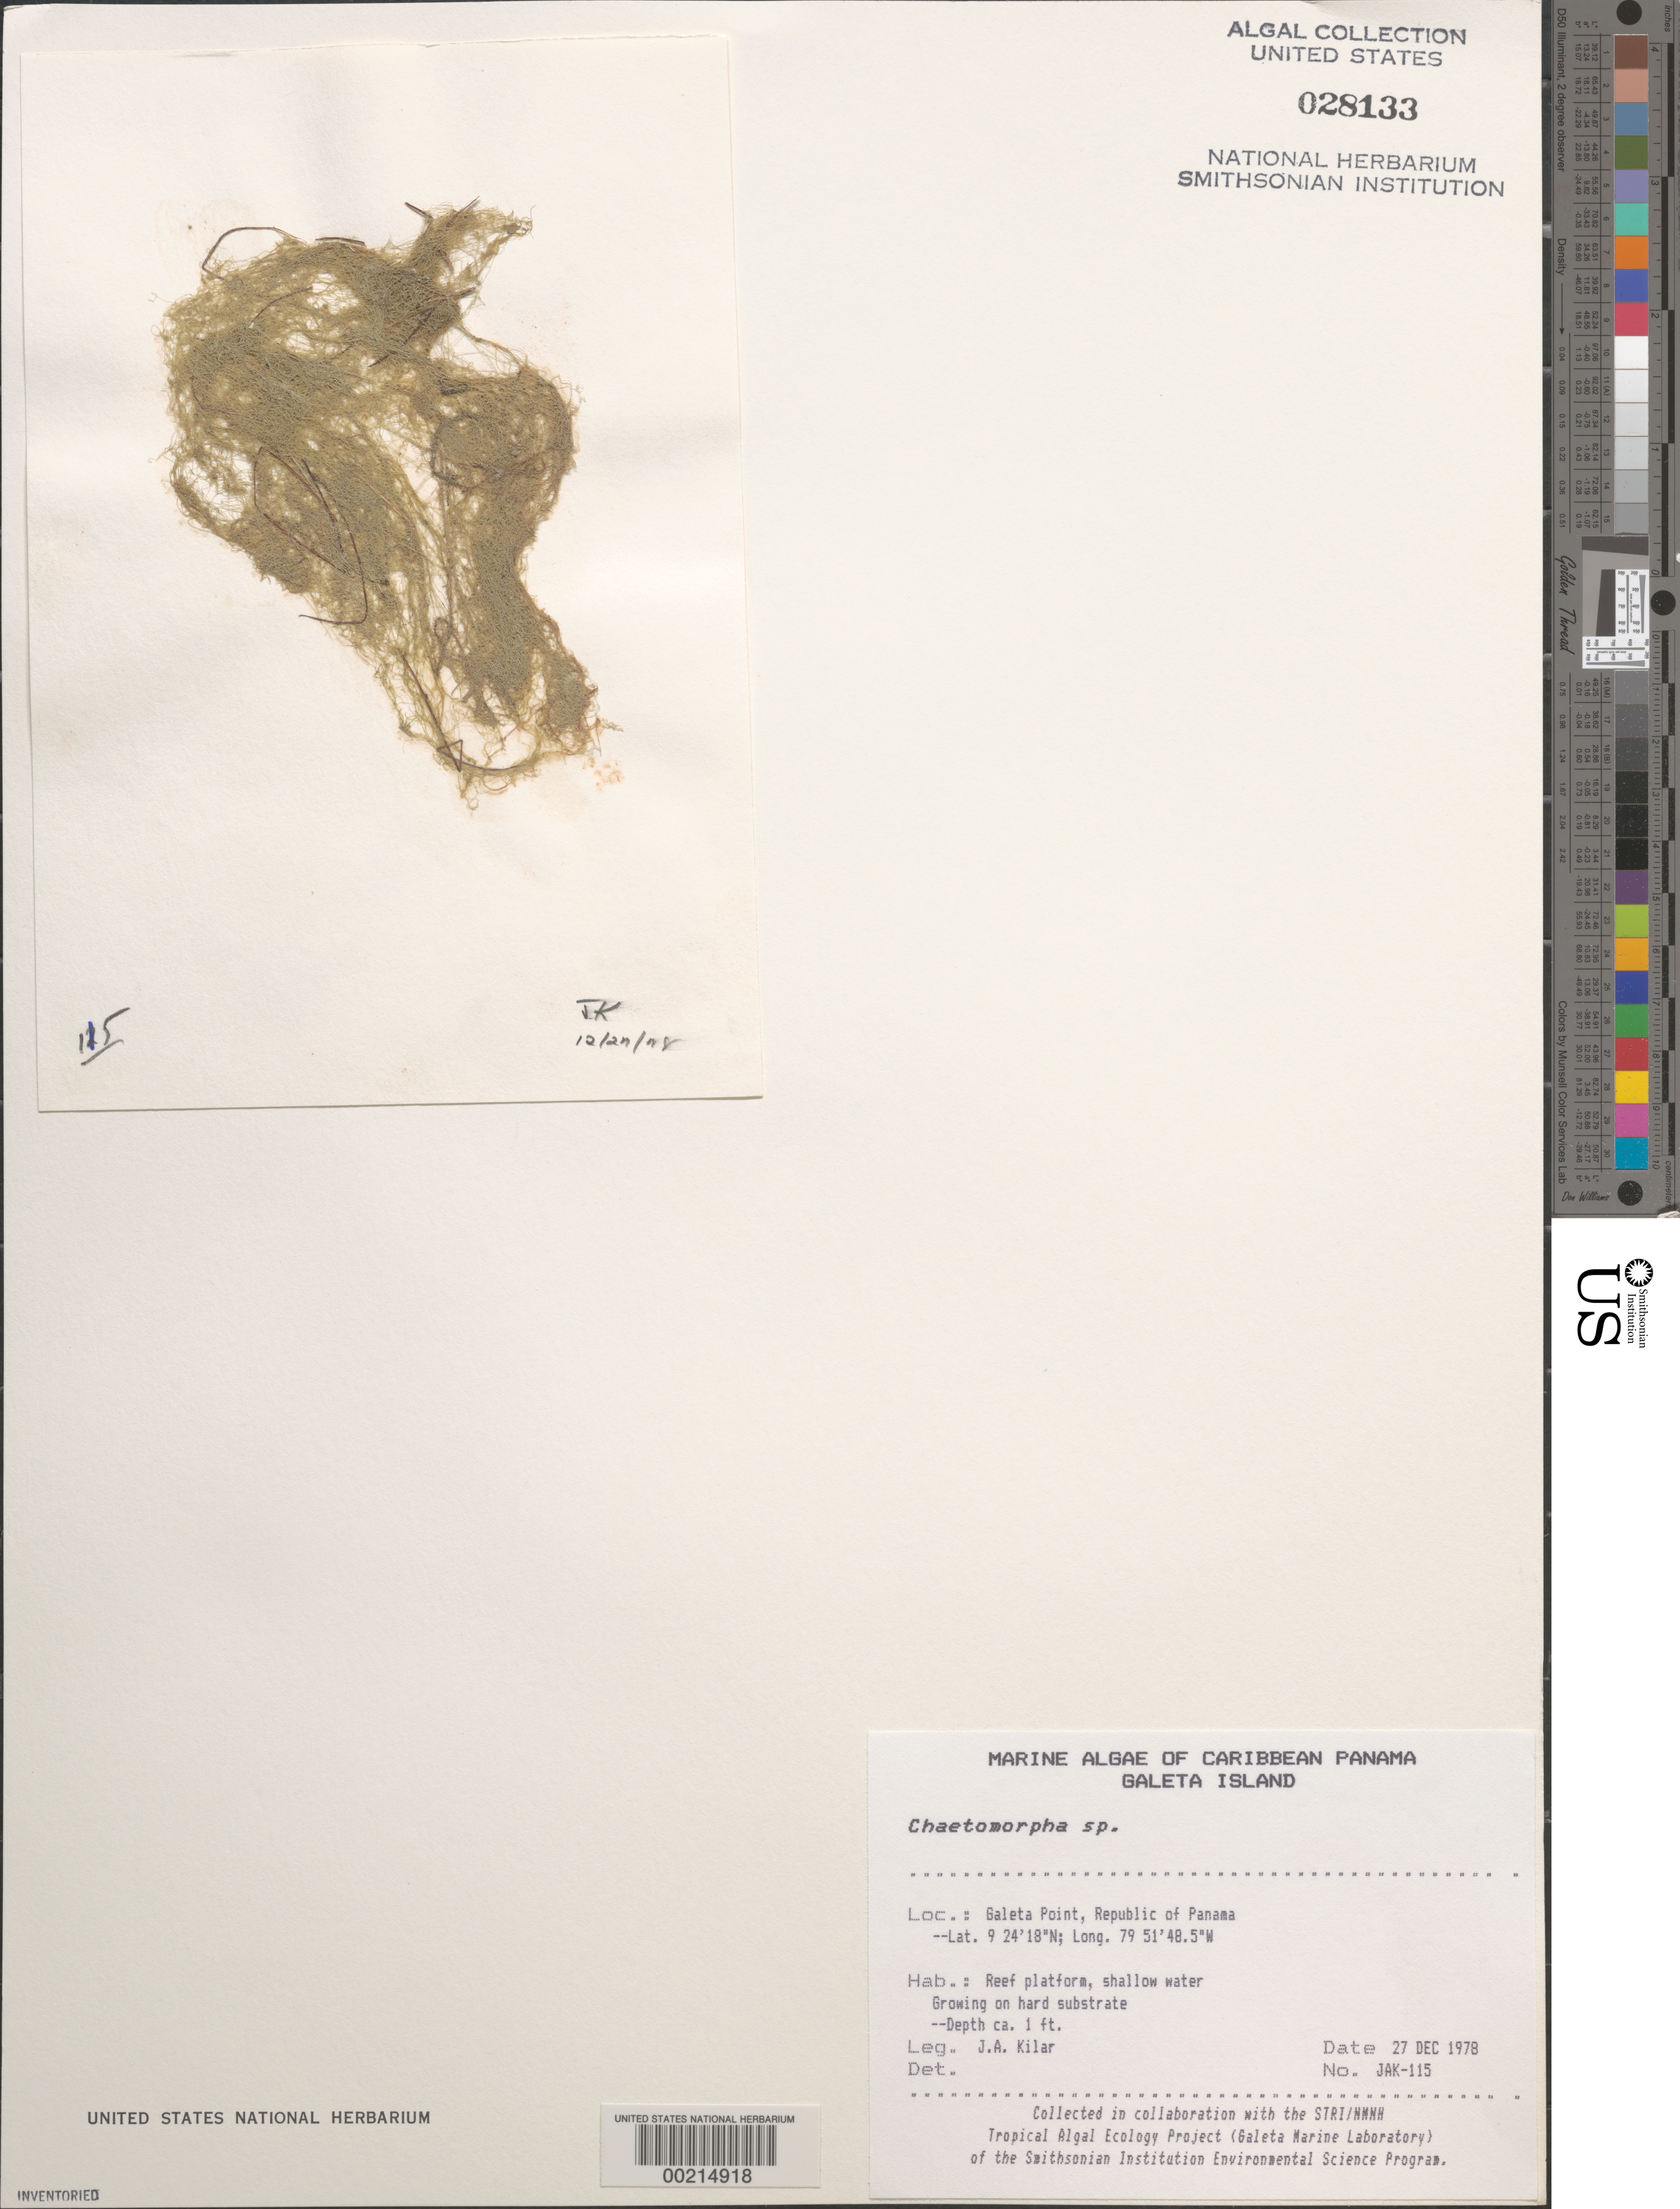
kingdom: Plantae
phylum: Chlorophyta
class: Ulvophyceae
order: Cladophorales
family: Cladophoraceae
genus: Chaetomorpha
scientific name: Chaetomorpha sp.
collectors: J. A. Kilar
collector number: JAK-115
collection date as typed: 27 Dec 1978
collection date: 1978-12-27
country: Panama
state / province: Colón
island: Galeta Island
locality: Galeta Point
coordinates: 9 24' 18" N, 79 51' 48.5" W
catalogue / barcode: US 28133